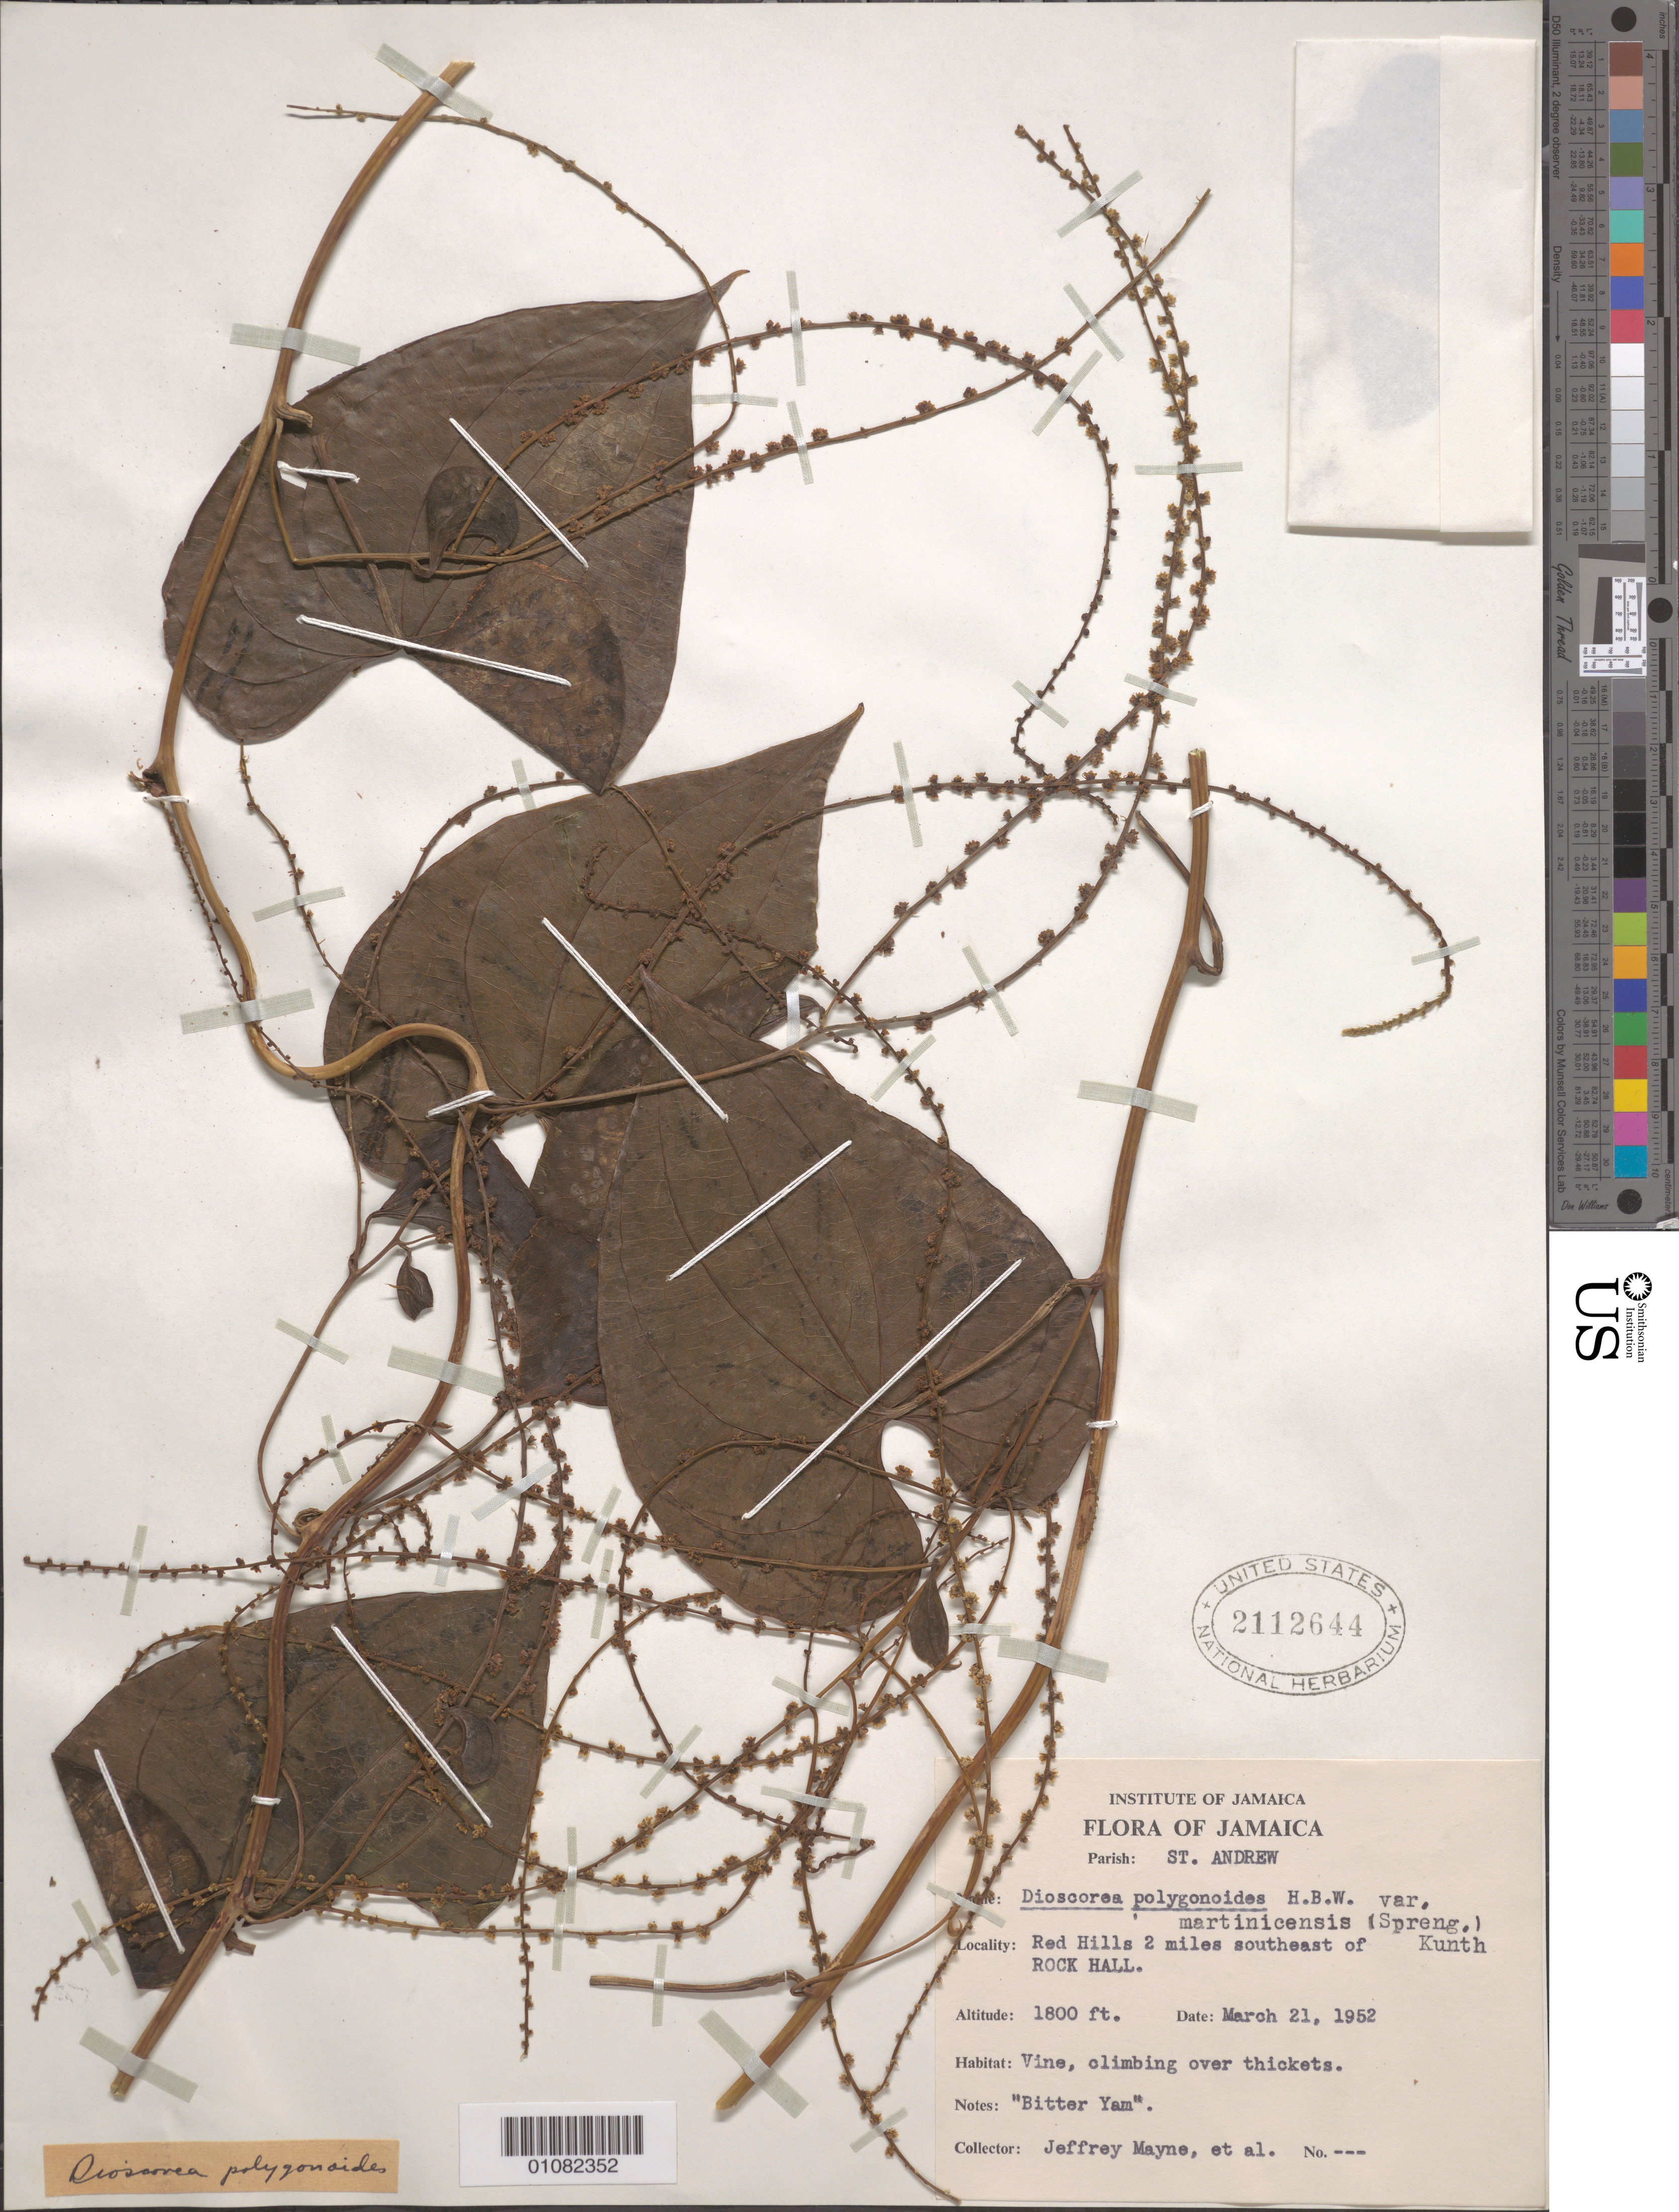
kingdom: Plantae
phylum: Tracheophyta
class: Liliopsida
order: Dioscoreales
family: Dioscoreaceae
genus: Dioscorea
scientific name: Dioscorea polygonoides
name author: Humb. & Bonpl. ex Willd.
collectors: J. Mayne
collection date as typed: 21 Mar 1952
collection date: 1952-03-21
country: Jamaica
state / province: Saint Andrew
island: Jamaica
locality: Red Hills 2 miles SE of Rock Hall.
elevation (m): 549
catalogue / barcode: US 2112644